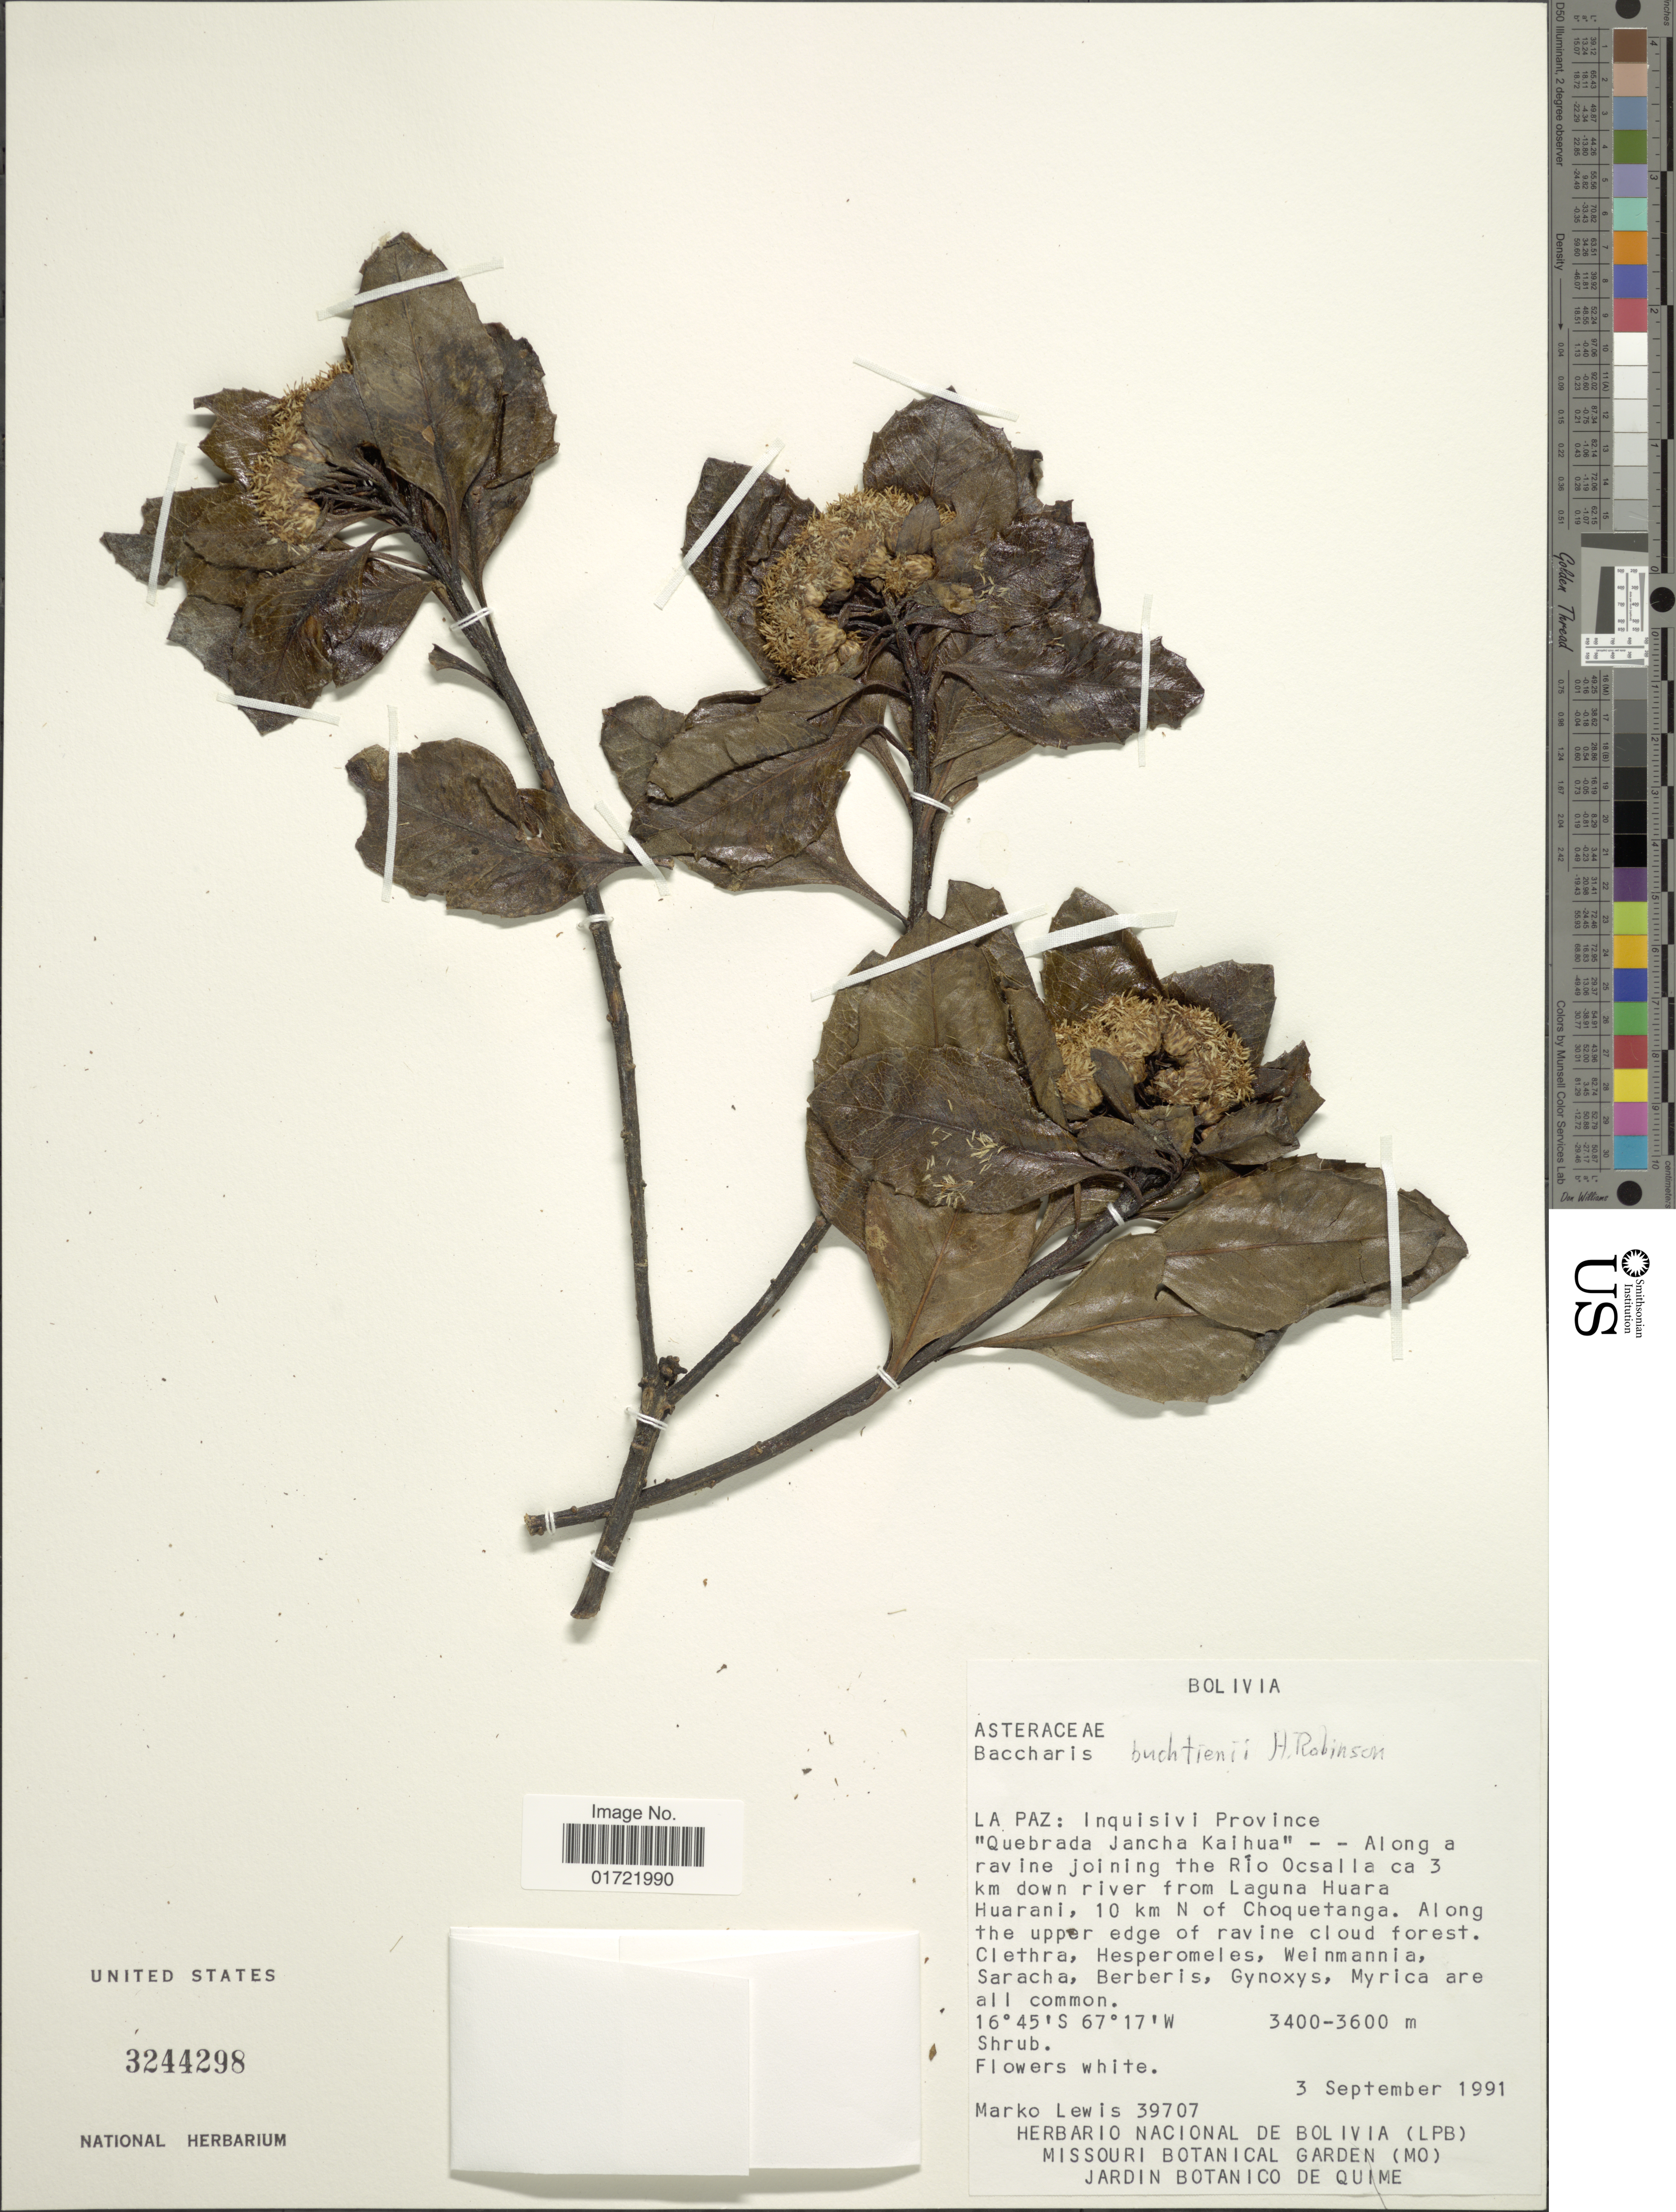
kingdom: Plantae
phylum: Tracheophyta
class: Magnoliopsida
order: Asterales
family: Asteraceae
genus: Baccharis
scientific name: Baccharis buchtienii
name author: H. Rob.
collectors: M. A. Lewis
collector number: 39707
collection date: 1991-09-03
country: Bolivia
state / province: La Paz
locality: Inquisivi Province "Quebrada Jancha Kaihua"- - Along a ravine joining the Rio Oscalla ca 3 km down river froom Laguna Huara Huarani, 10 km N of Choquetanga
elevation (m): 3400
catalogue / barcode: US 3244298